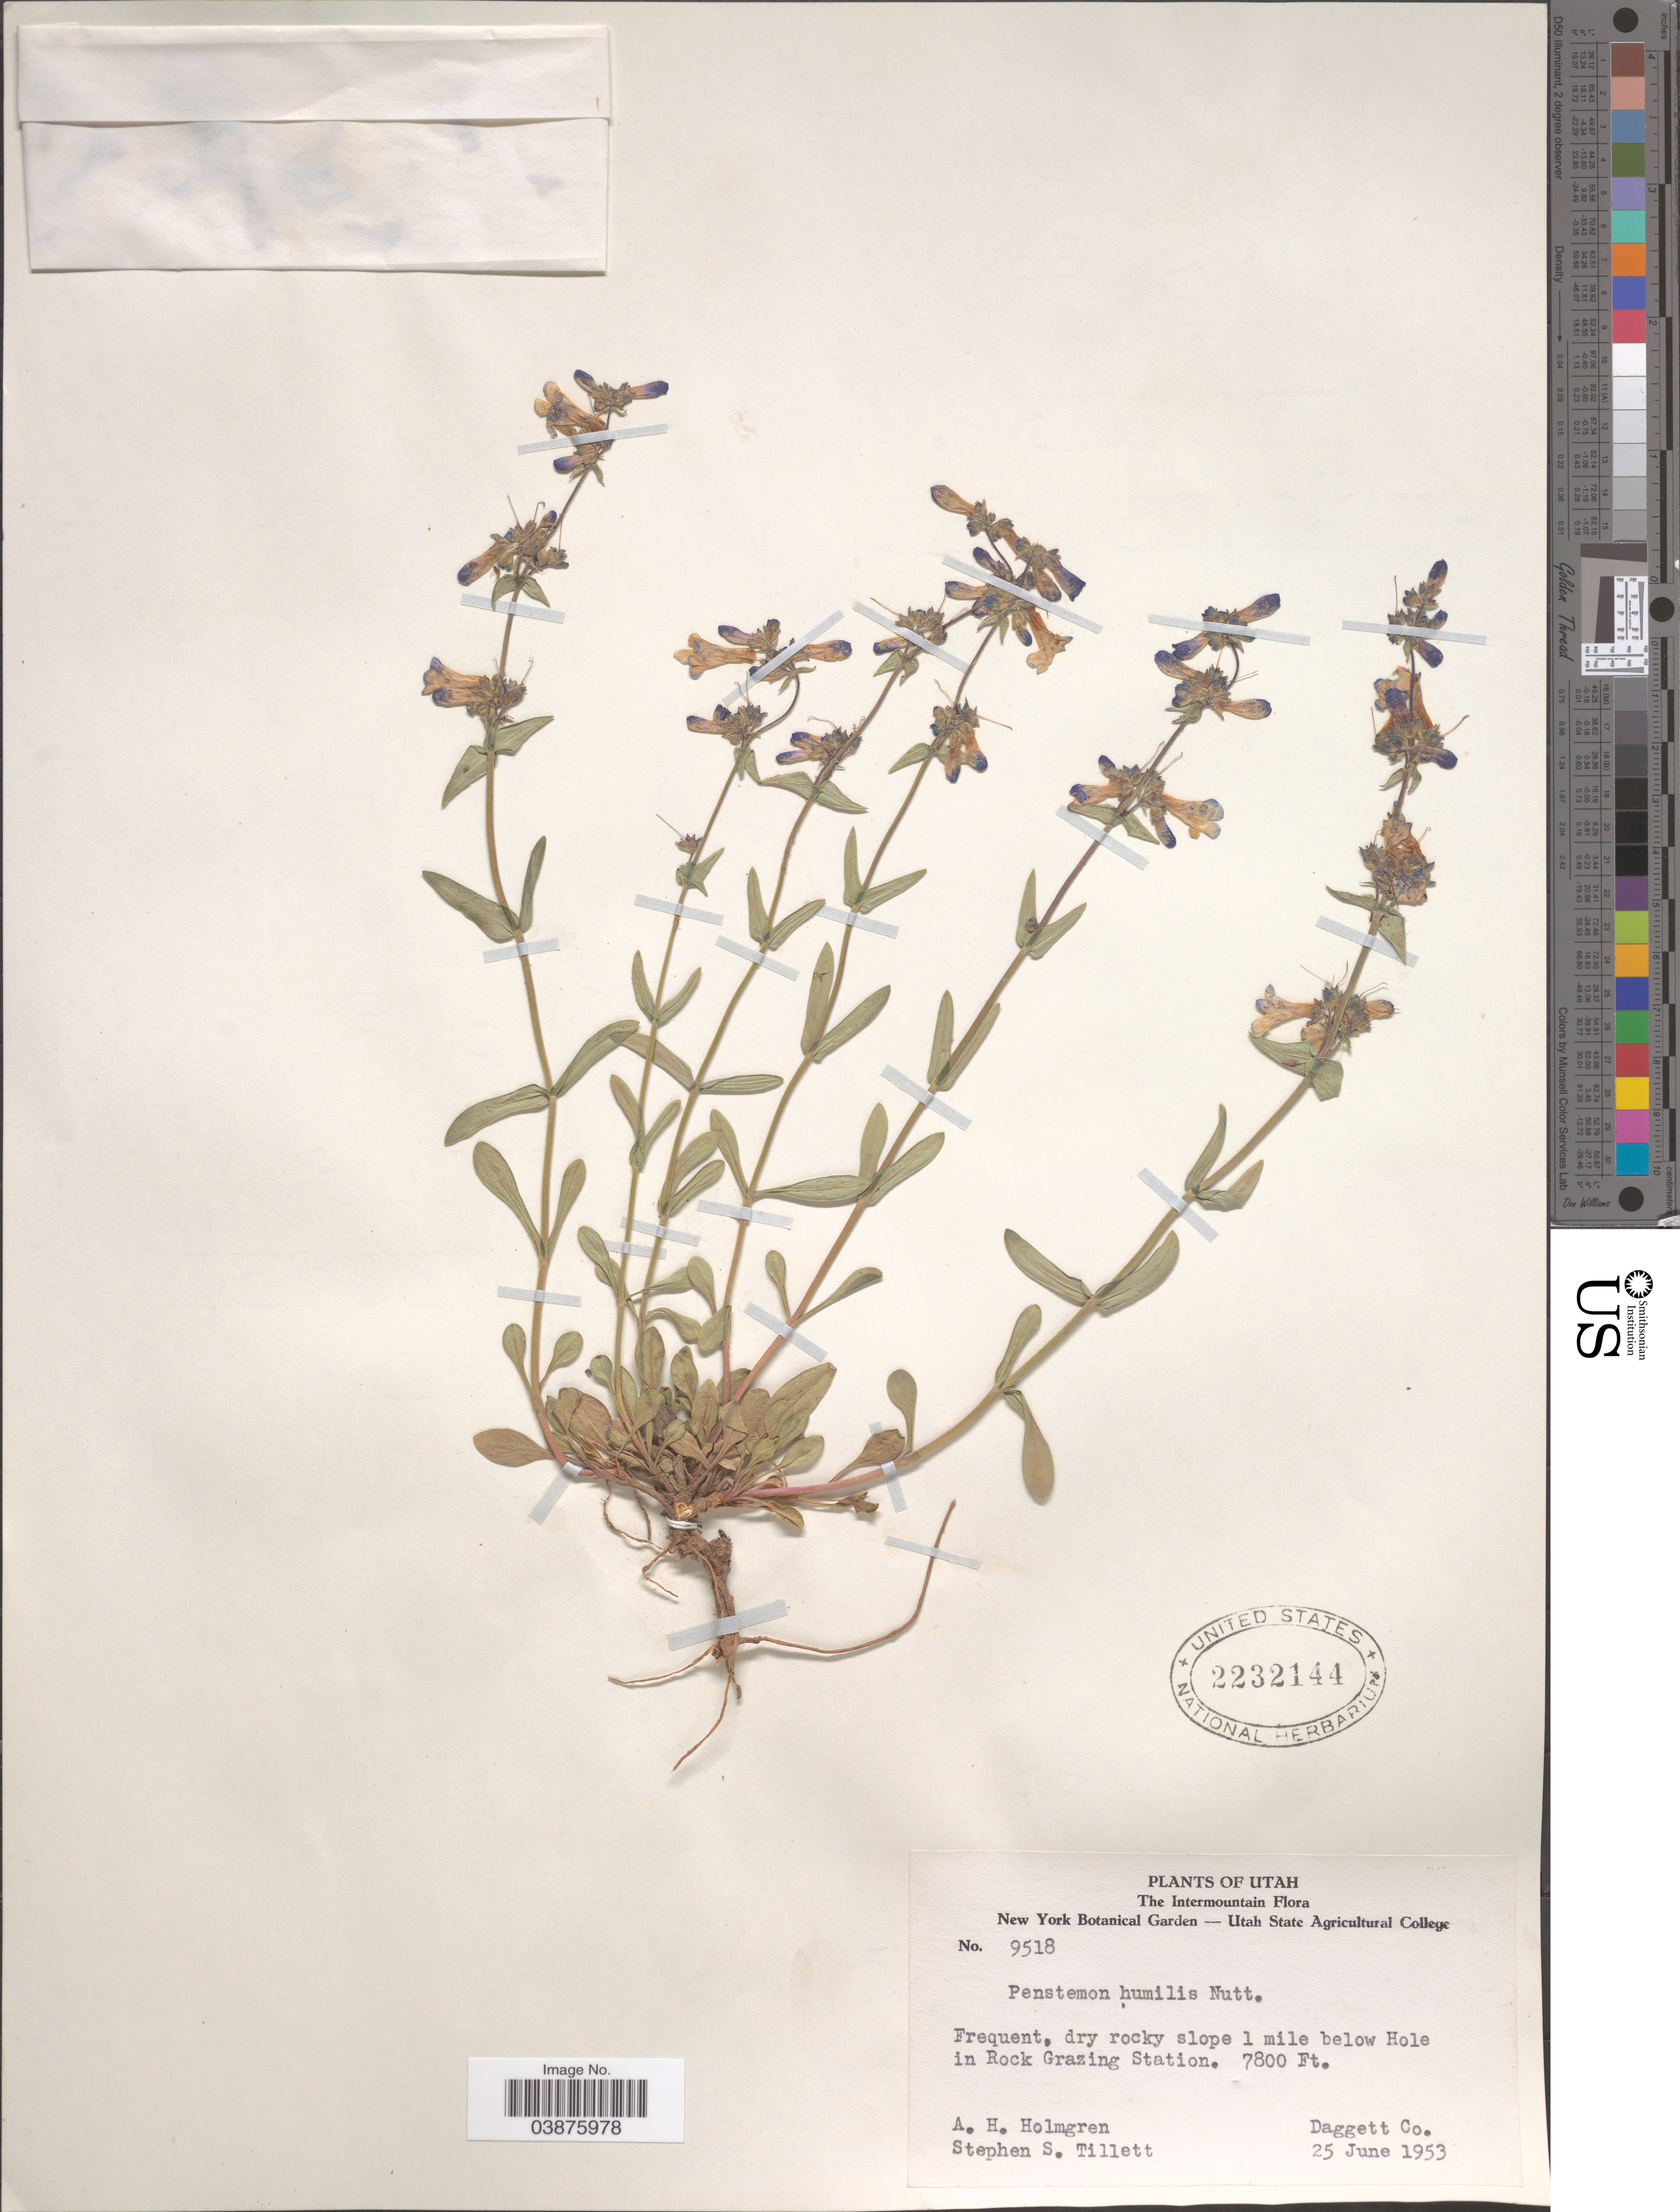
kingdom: Plantae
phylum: Tracheophyta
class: Magnoliopsida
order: Lamiales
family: Plantaginaceae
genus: Penstemon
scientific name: Penstemon humilis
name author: Nutt. ex A. Gray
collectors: A. H. Holmgren & S. S. Tillett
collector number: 9518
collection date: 1953-06-25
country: United States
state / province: Utah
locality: The Intermountain. 1 mile below Hole in Rock Grazing Station. Daggett Co.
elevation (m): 2377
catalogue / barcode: US 2232144